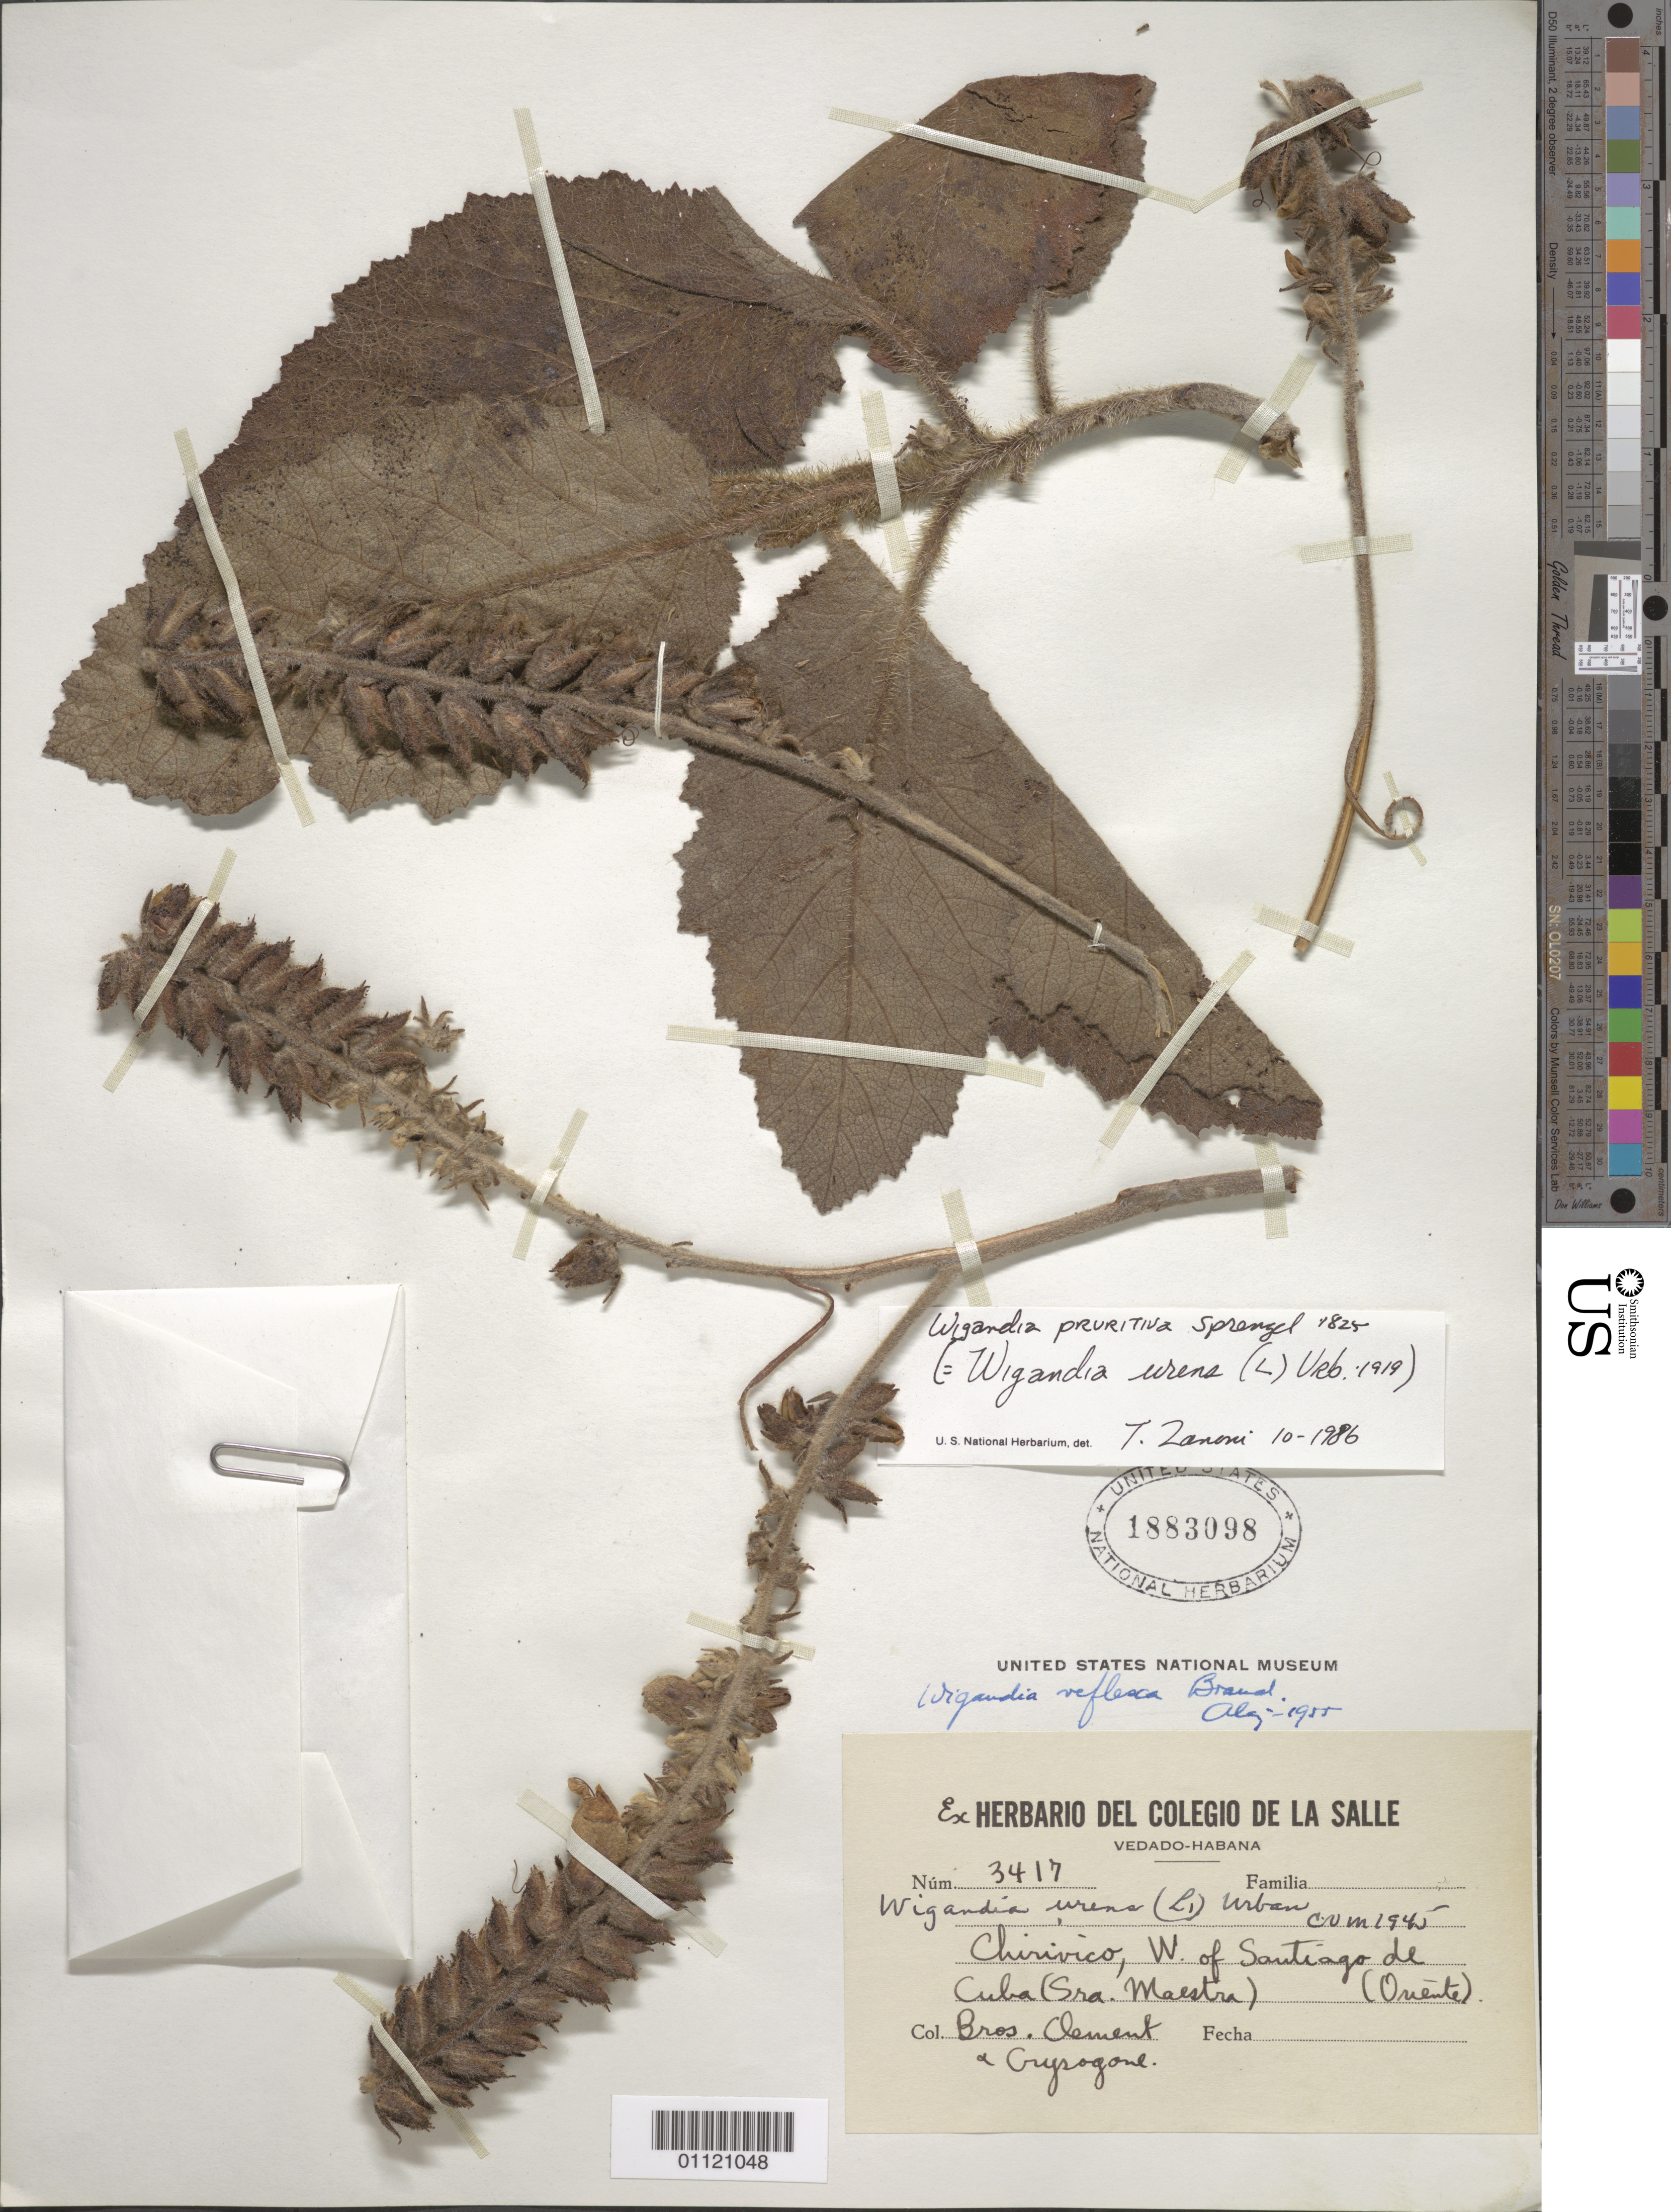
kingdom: Plantae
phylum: Tracheophyta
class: Magnoliopsida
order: Boraginales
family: Namaceae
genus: Wigandia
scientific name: Wigandia pruritiva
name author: Spreng.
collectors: B. Clement, B. Clement & B. Chrysogone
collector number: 3417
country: Cuba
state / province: Santiago de Cuba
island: Cuba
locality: Chirivico, W of Santiago de Cuba (Sra Maestra)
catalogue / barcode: US 1883098